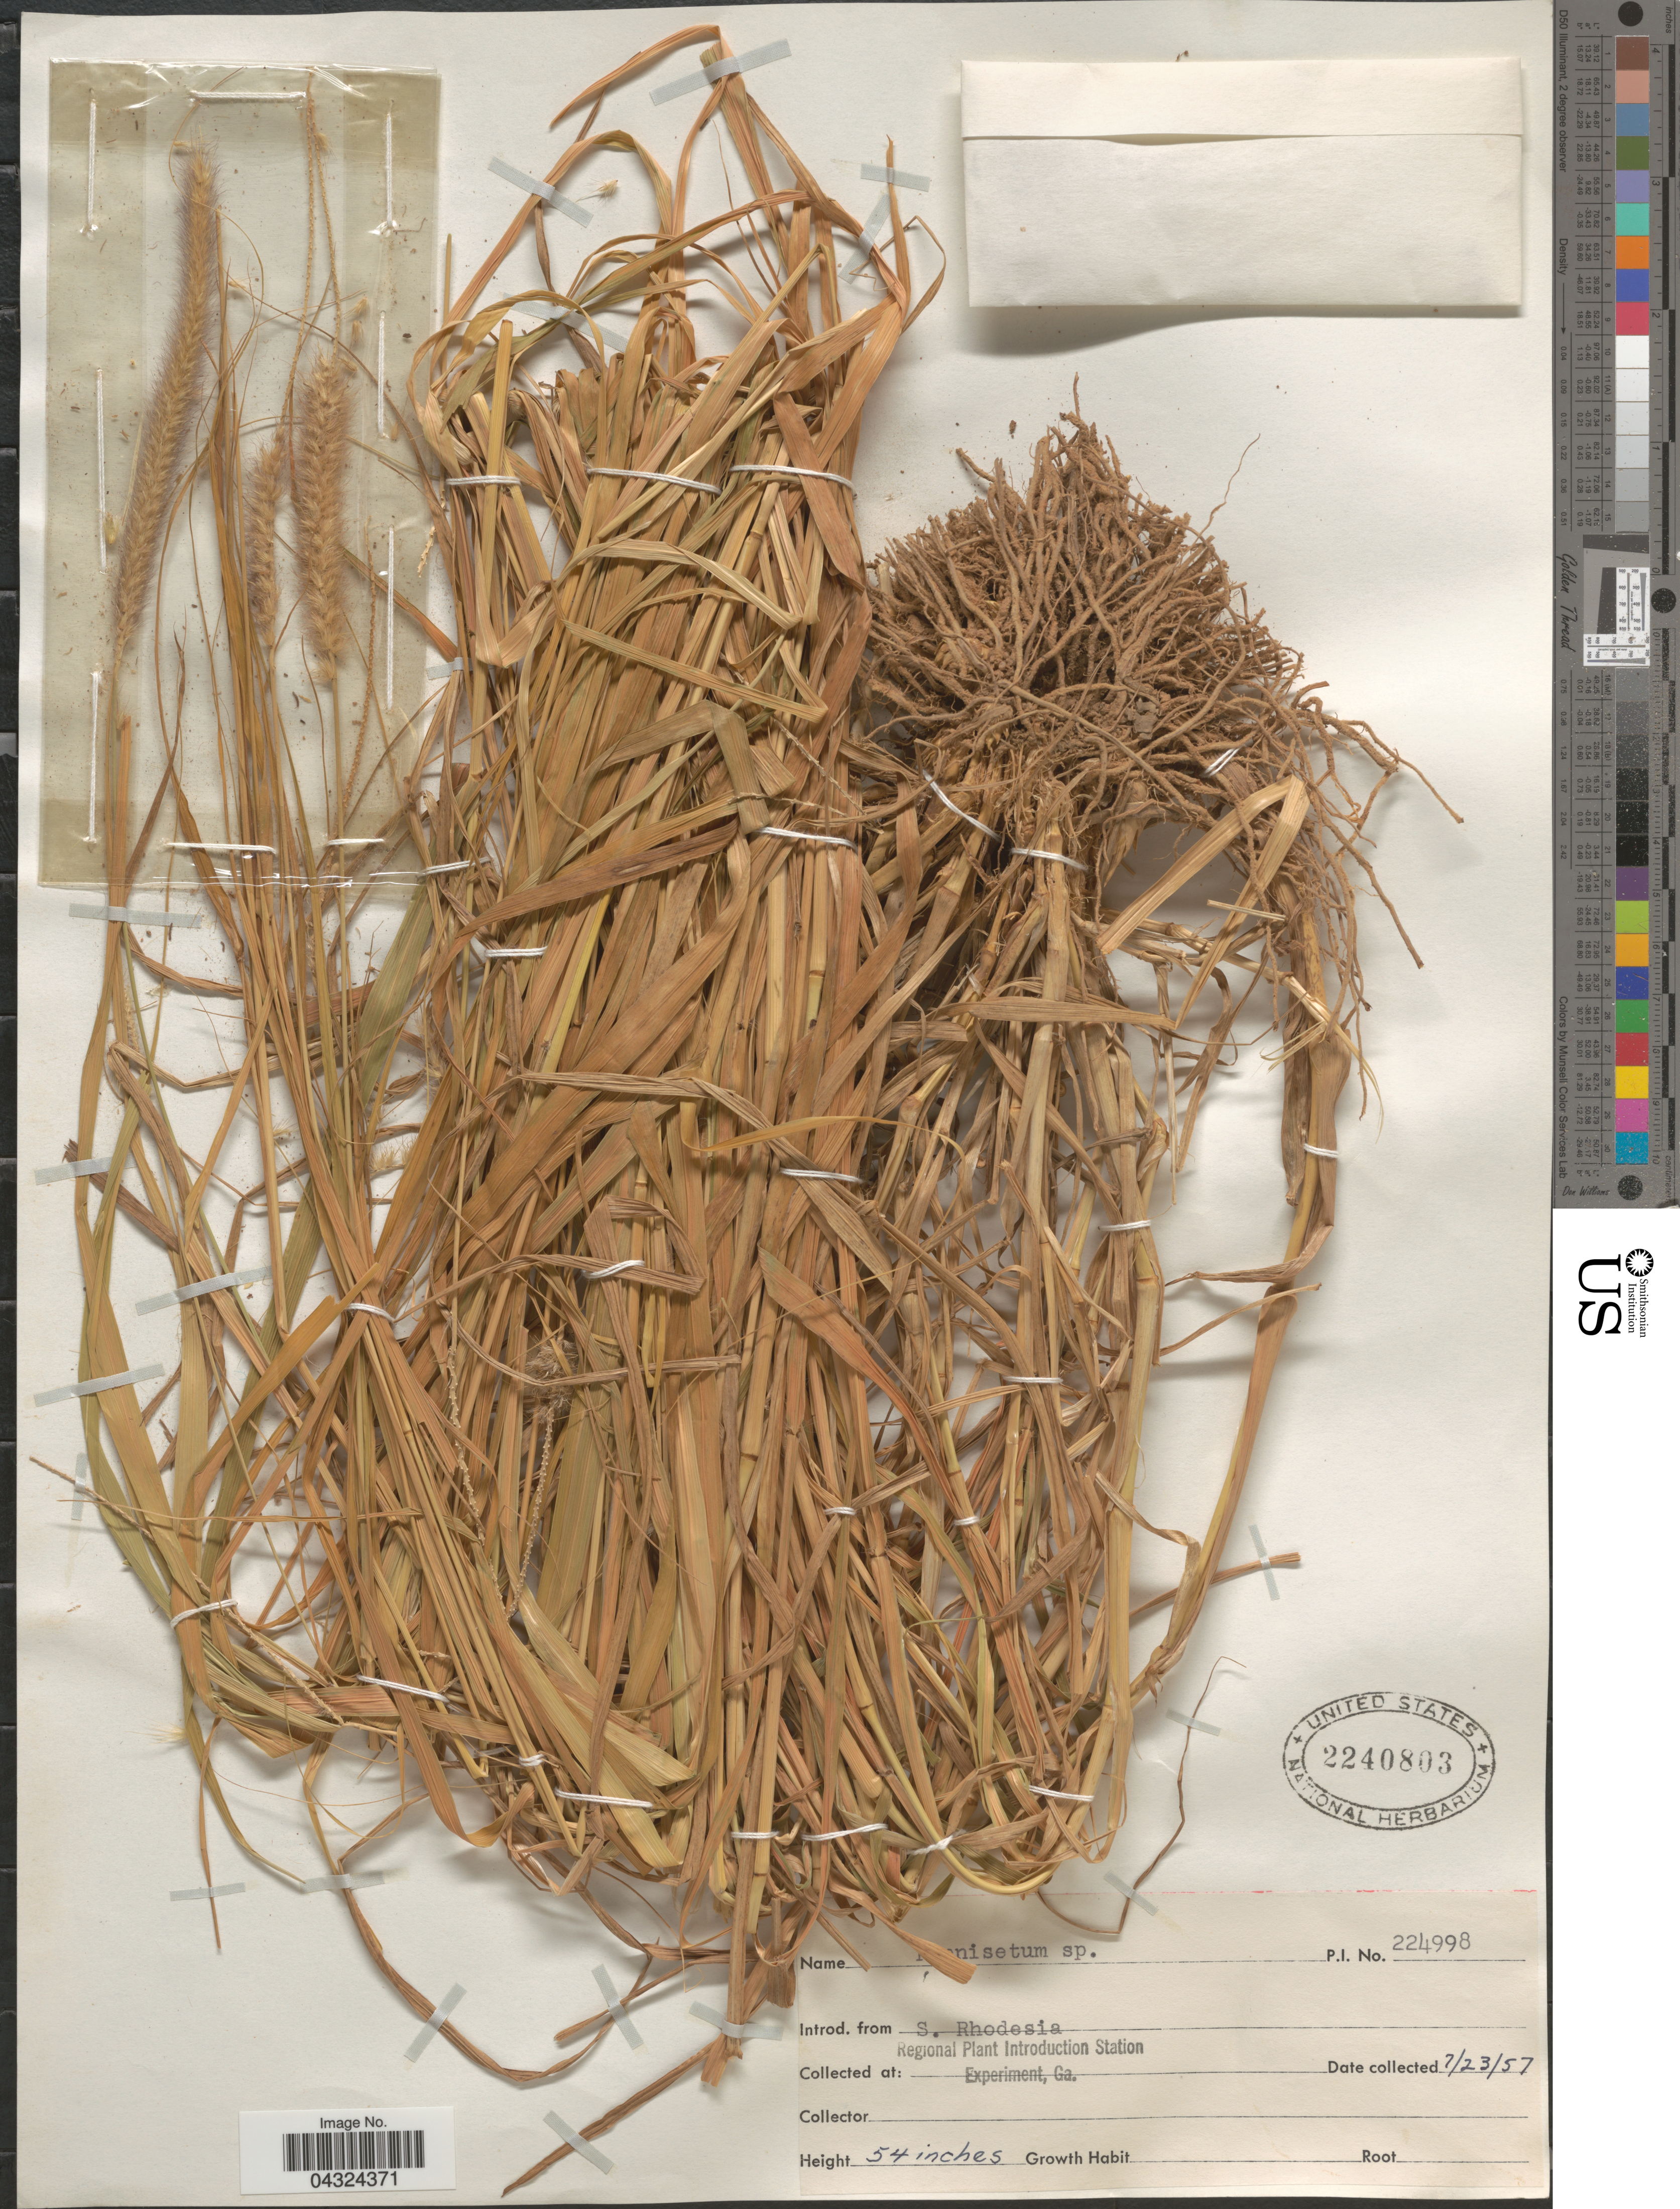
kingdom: Plantae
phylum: Tracheophyta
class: Liliopsida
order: Poales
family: Poaceae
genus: Cenchrus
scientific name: Cenchrus sp.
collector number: PI224998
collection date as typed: Transcribed d/m/y: 23/7/57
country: United States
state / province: Georgia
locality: Regional Plant Introduction Station Experiment, Ga.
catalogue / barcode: US 2240803